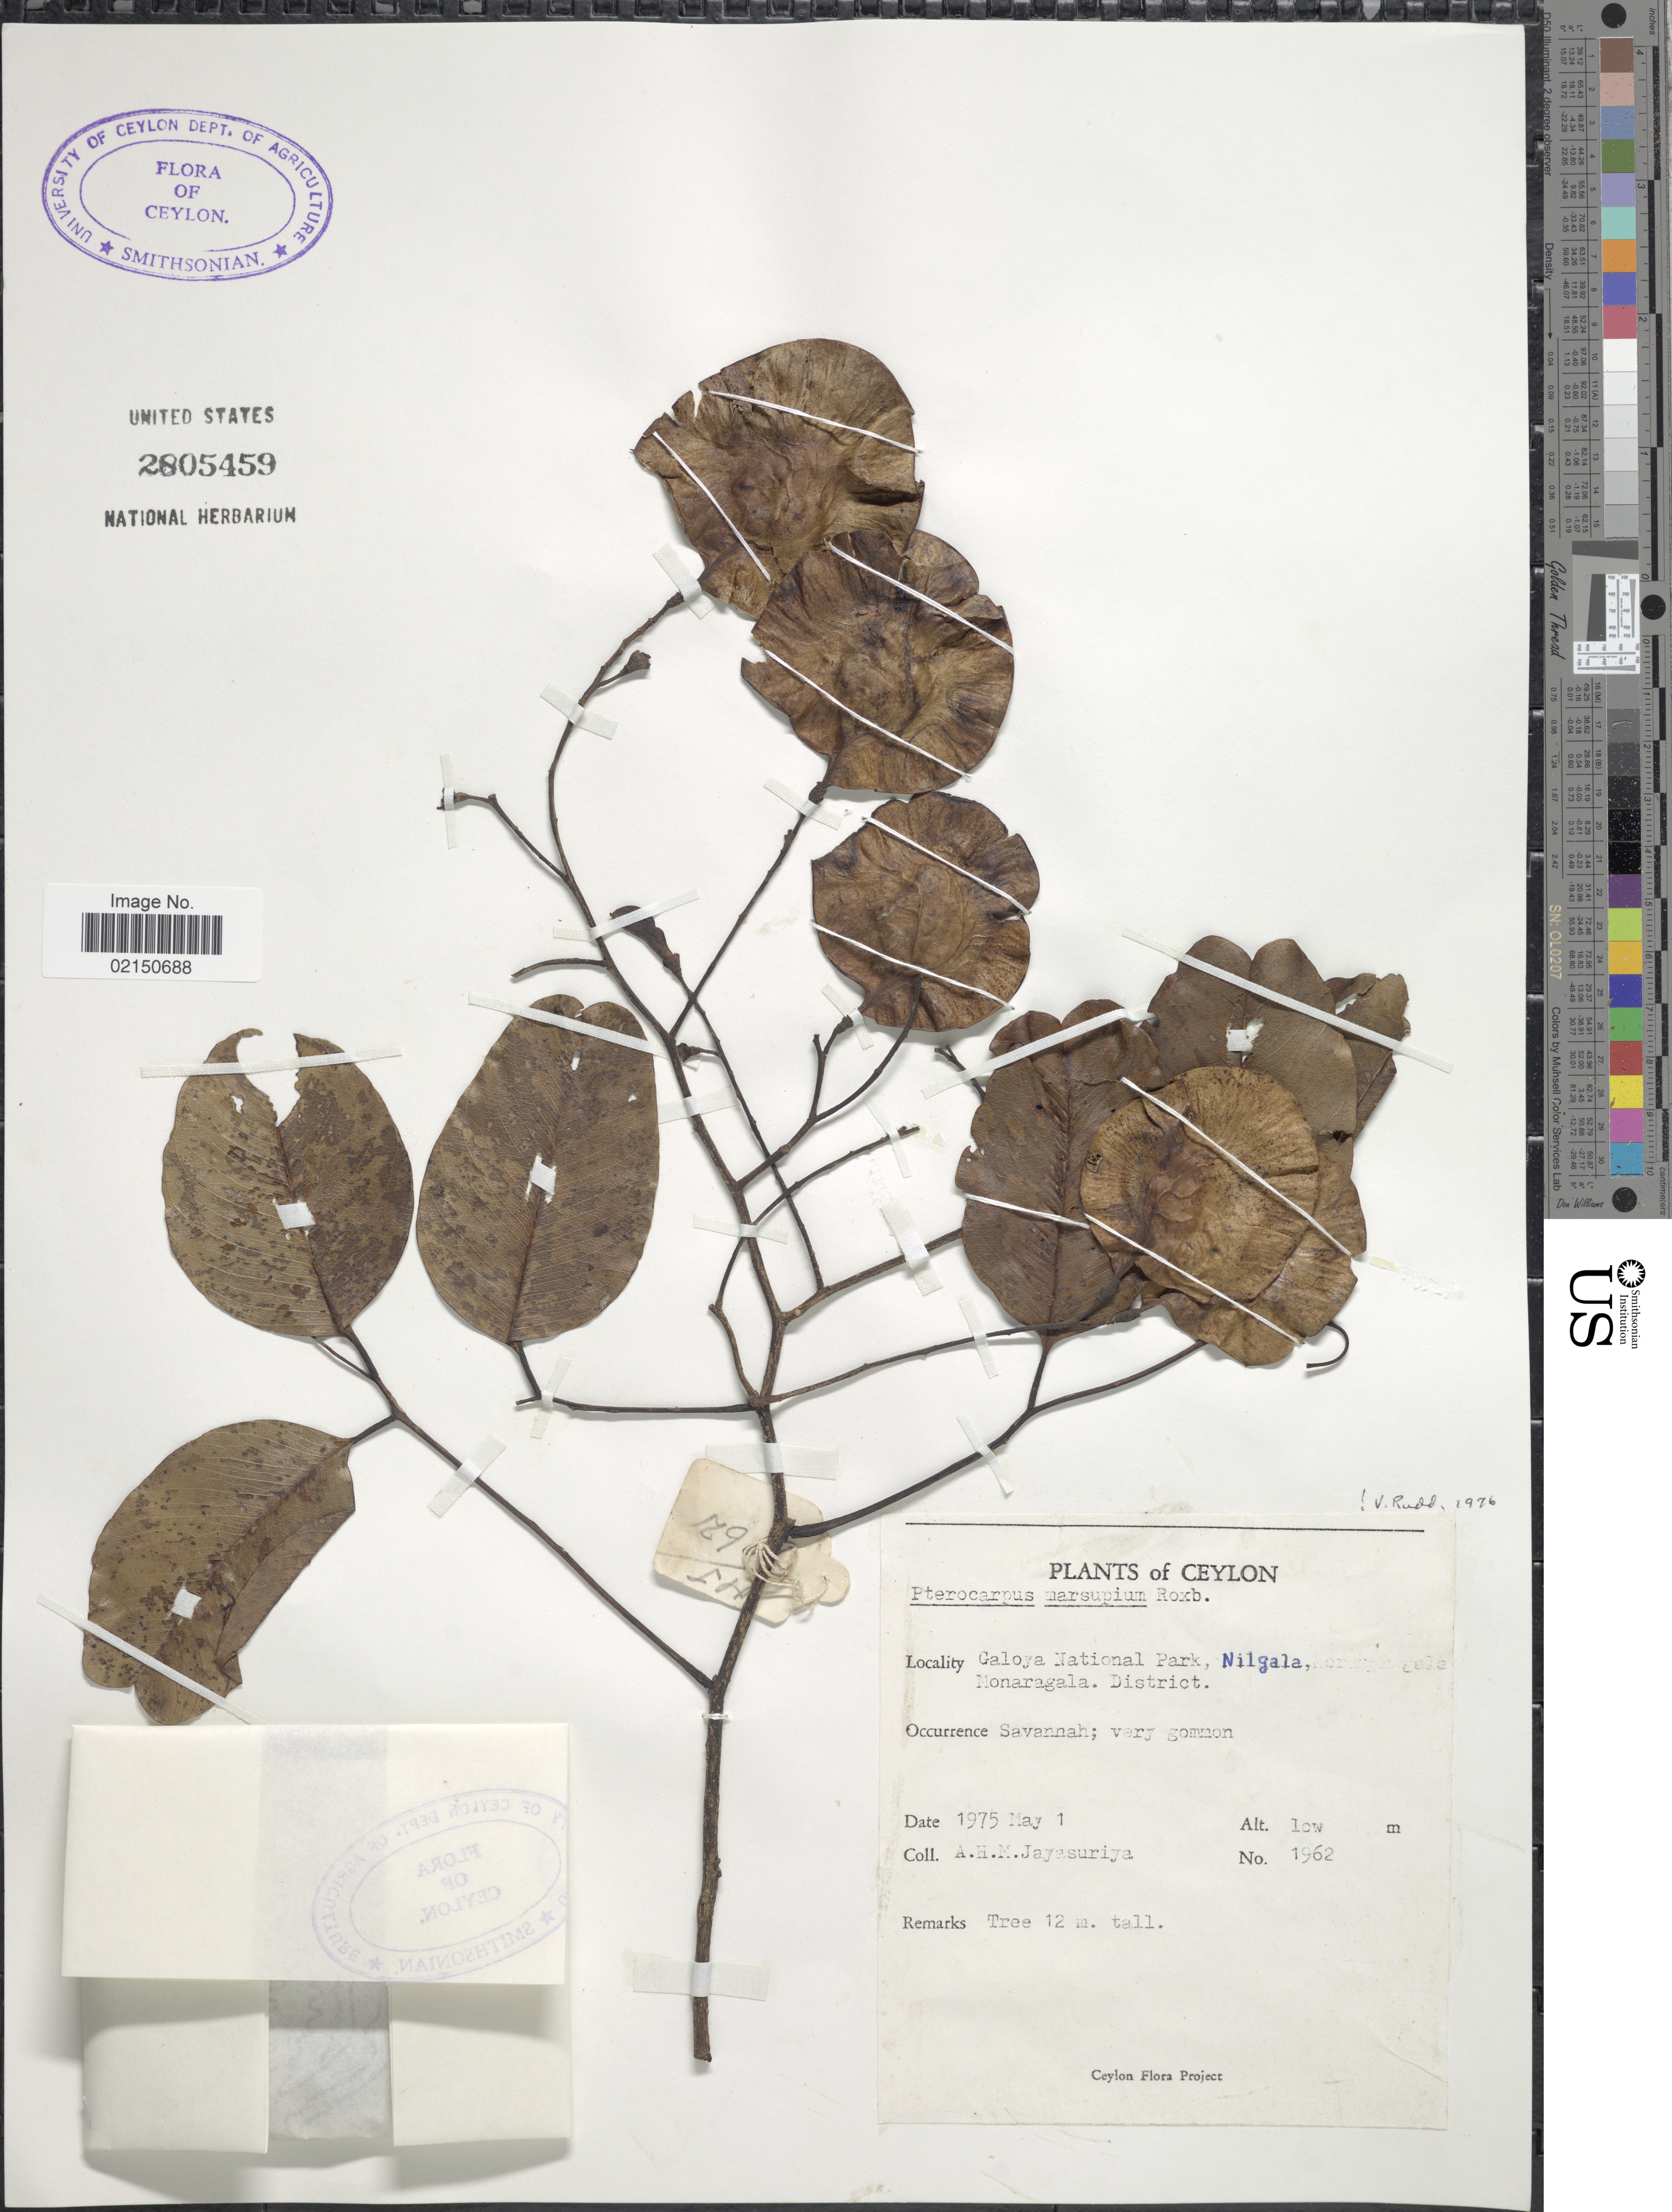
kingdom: Plantae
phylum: Tracheophyta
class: Magnoliopsida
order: Fabales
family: Fabaceae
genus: Pterocarpus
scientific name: Pterocarpus marsupium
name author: Roxb.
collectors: A. H. Jayasuriya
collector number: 1962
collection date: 1975-05-01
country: Sri Lanka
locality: Ceylon. Galoya National Park, Nilgala, Monaragala. District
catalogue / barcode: US 2805459